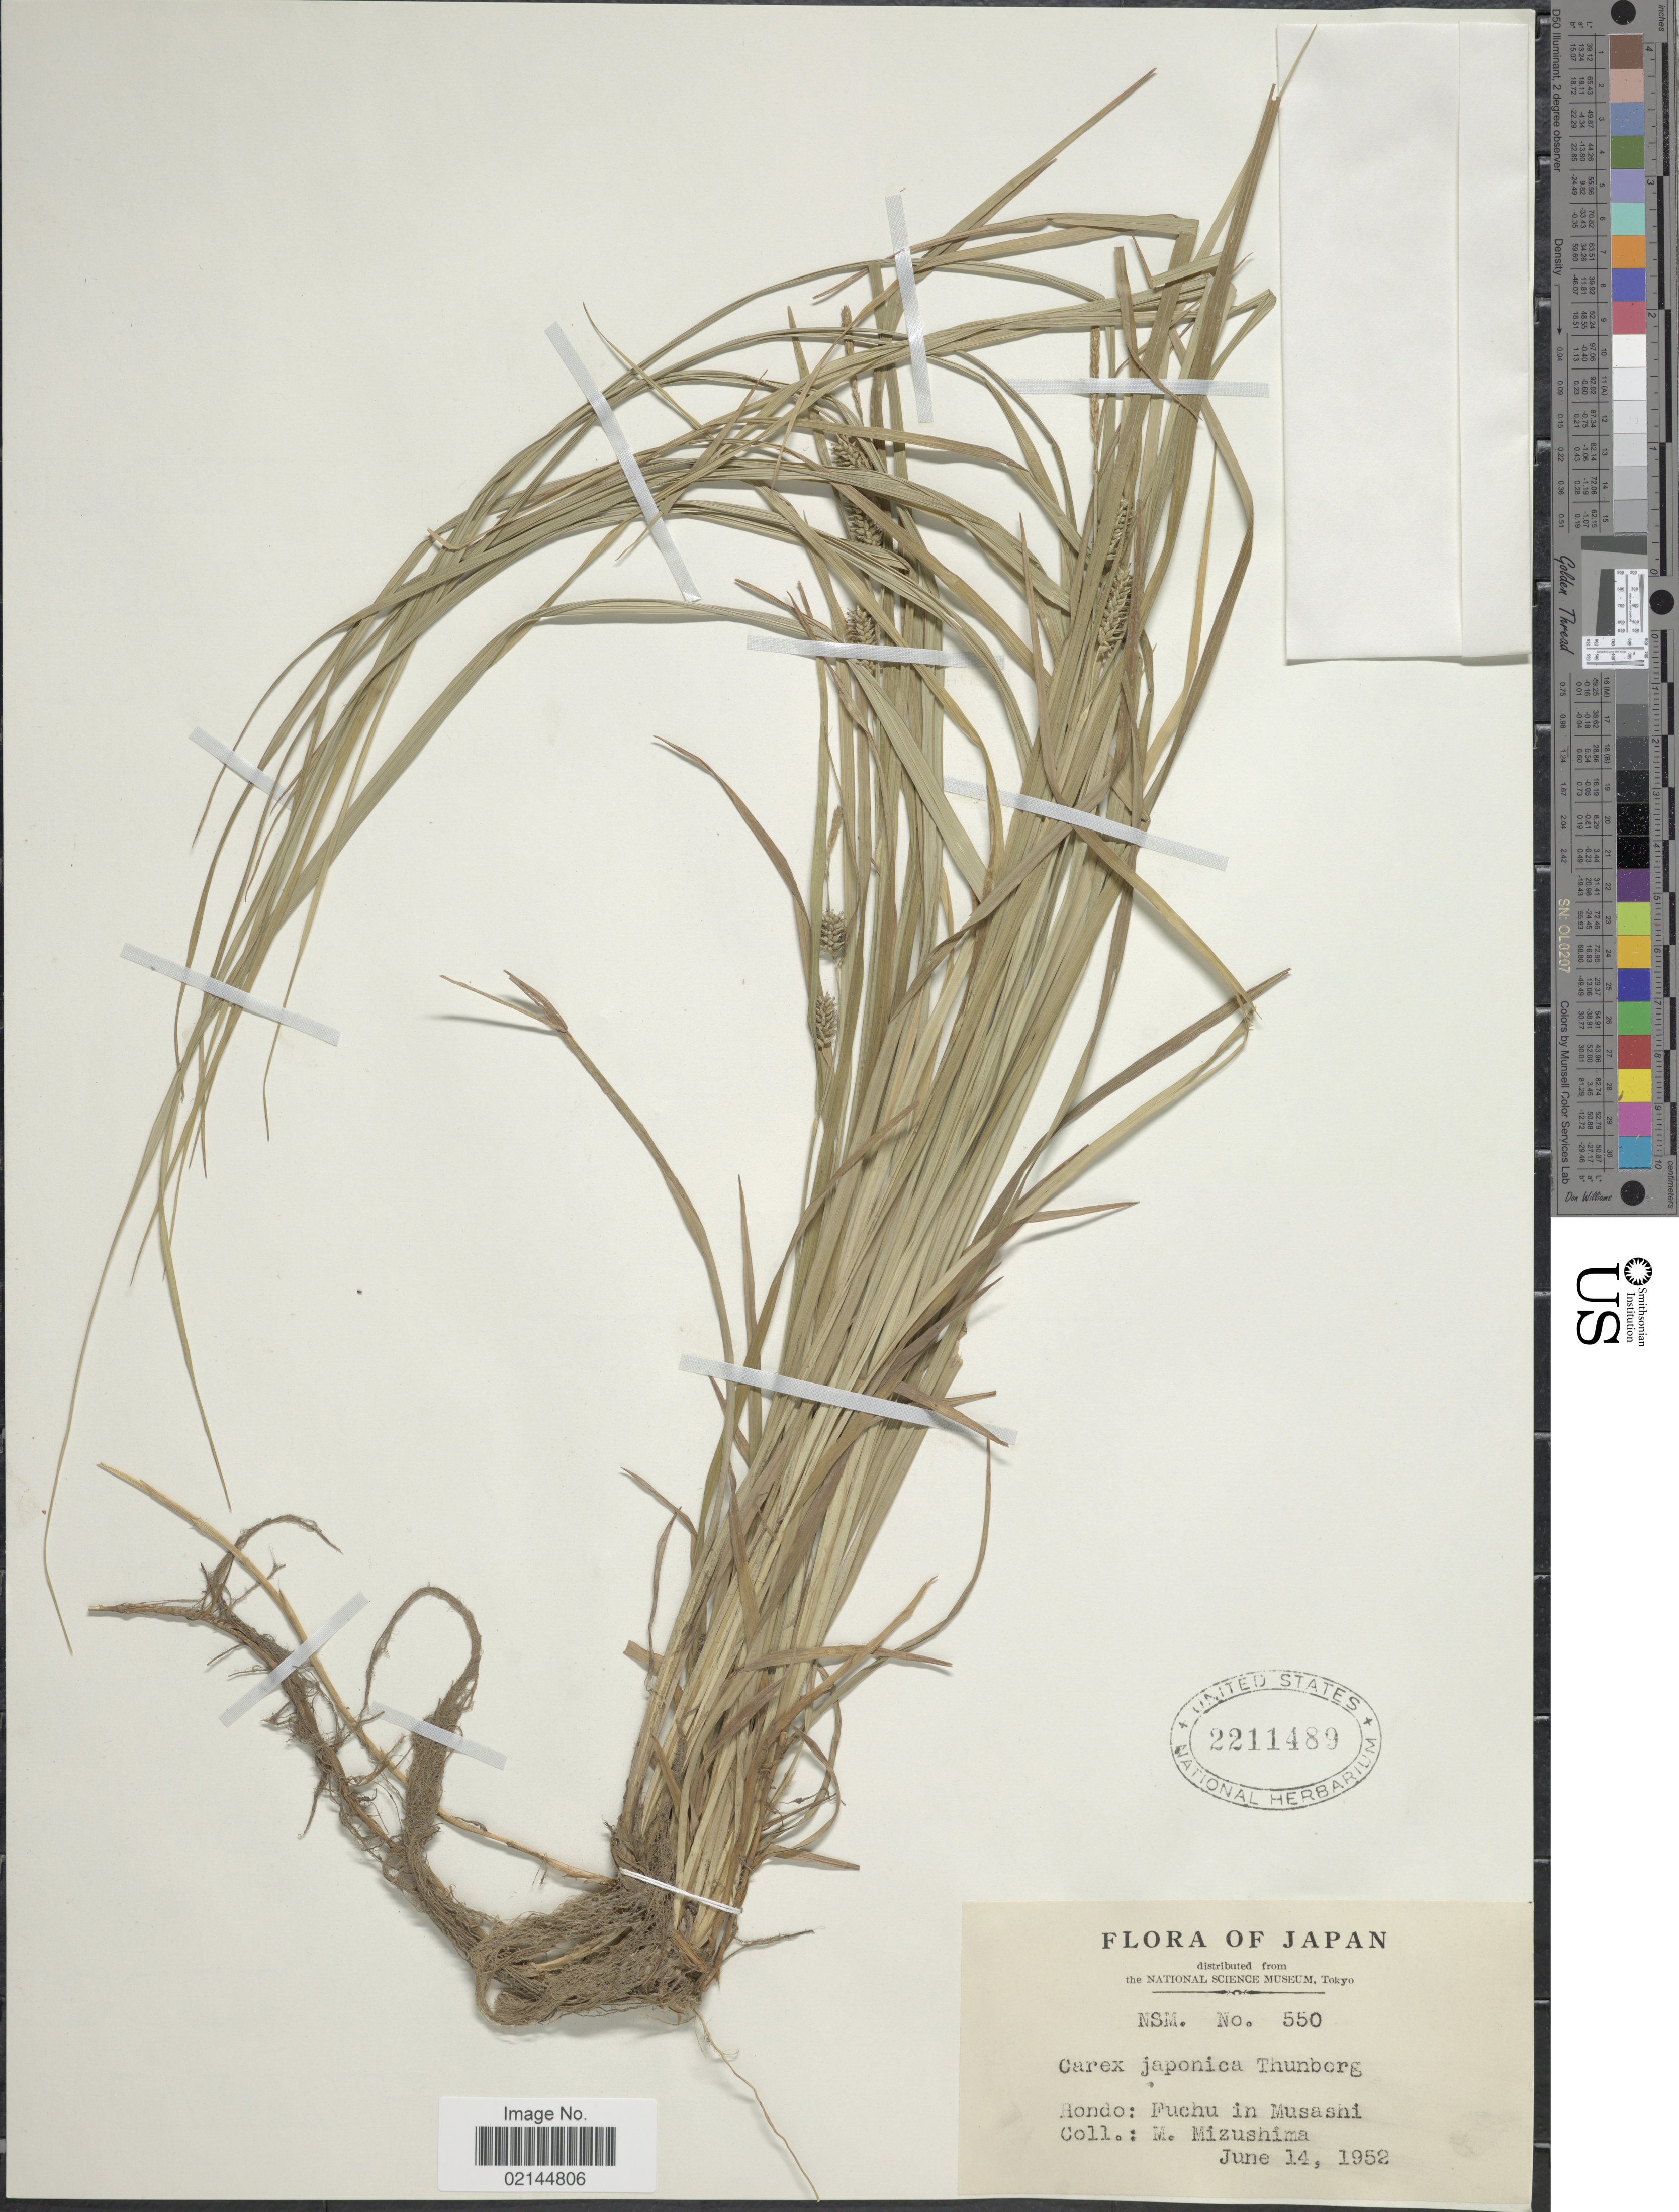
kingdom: Plantae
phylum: Tracheophyta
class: Liliopsida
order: Poales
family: Cyperaceae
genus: Carex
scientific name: Carex japonica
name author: Thunb.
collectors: M. Mizushima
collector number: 550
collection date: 1952-06-14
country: Japan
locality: Hondo: Fuchu in Musashi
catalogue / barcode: US 2211489